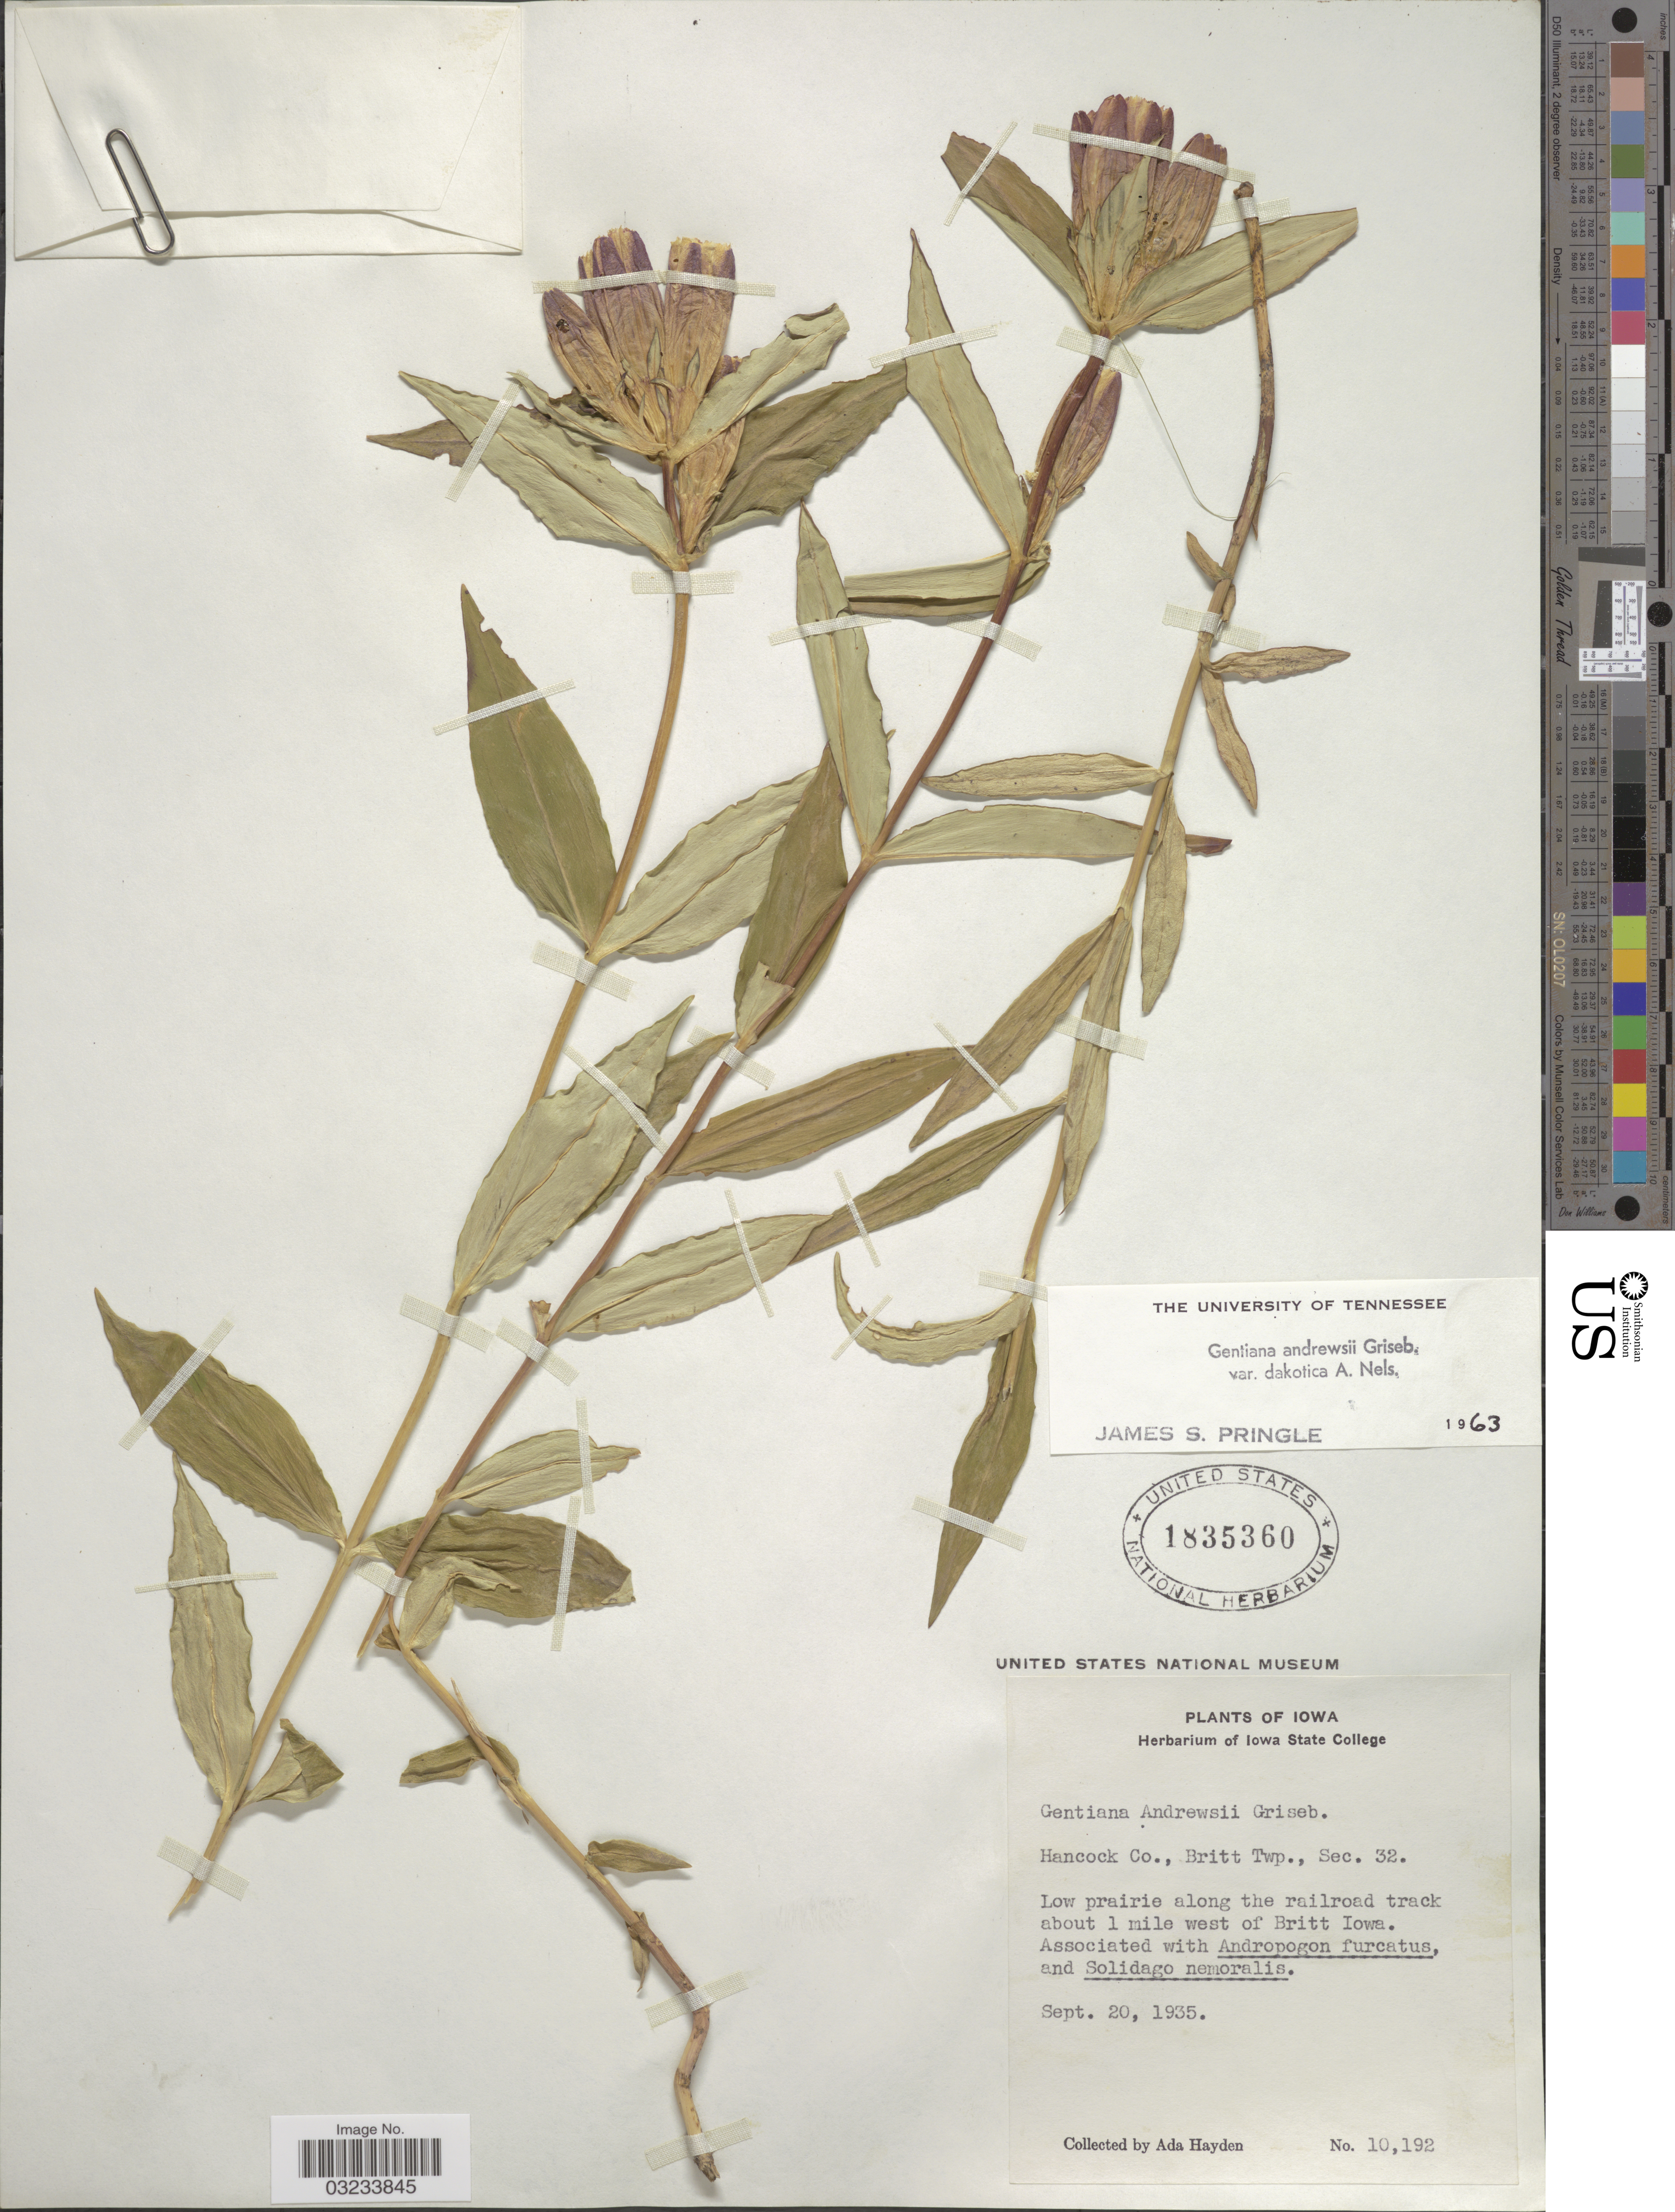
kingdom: Plantae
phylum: Tracheophyta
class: Magnoliopsida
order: Gentianales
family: Gentianaceae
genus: Gentiana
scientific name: Gentiana andrewsii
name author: Griseb.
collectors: Ada Hayden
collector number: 10192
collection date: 1935-09-20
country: United States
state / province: Iowa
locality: Hancock Co., Britt Twp., Sec. 32. Low prairie along the railroad track about 1 mile west of Britt Iowa.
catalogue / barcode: US 1835360